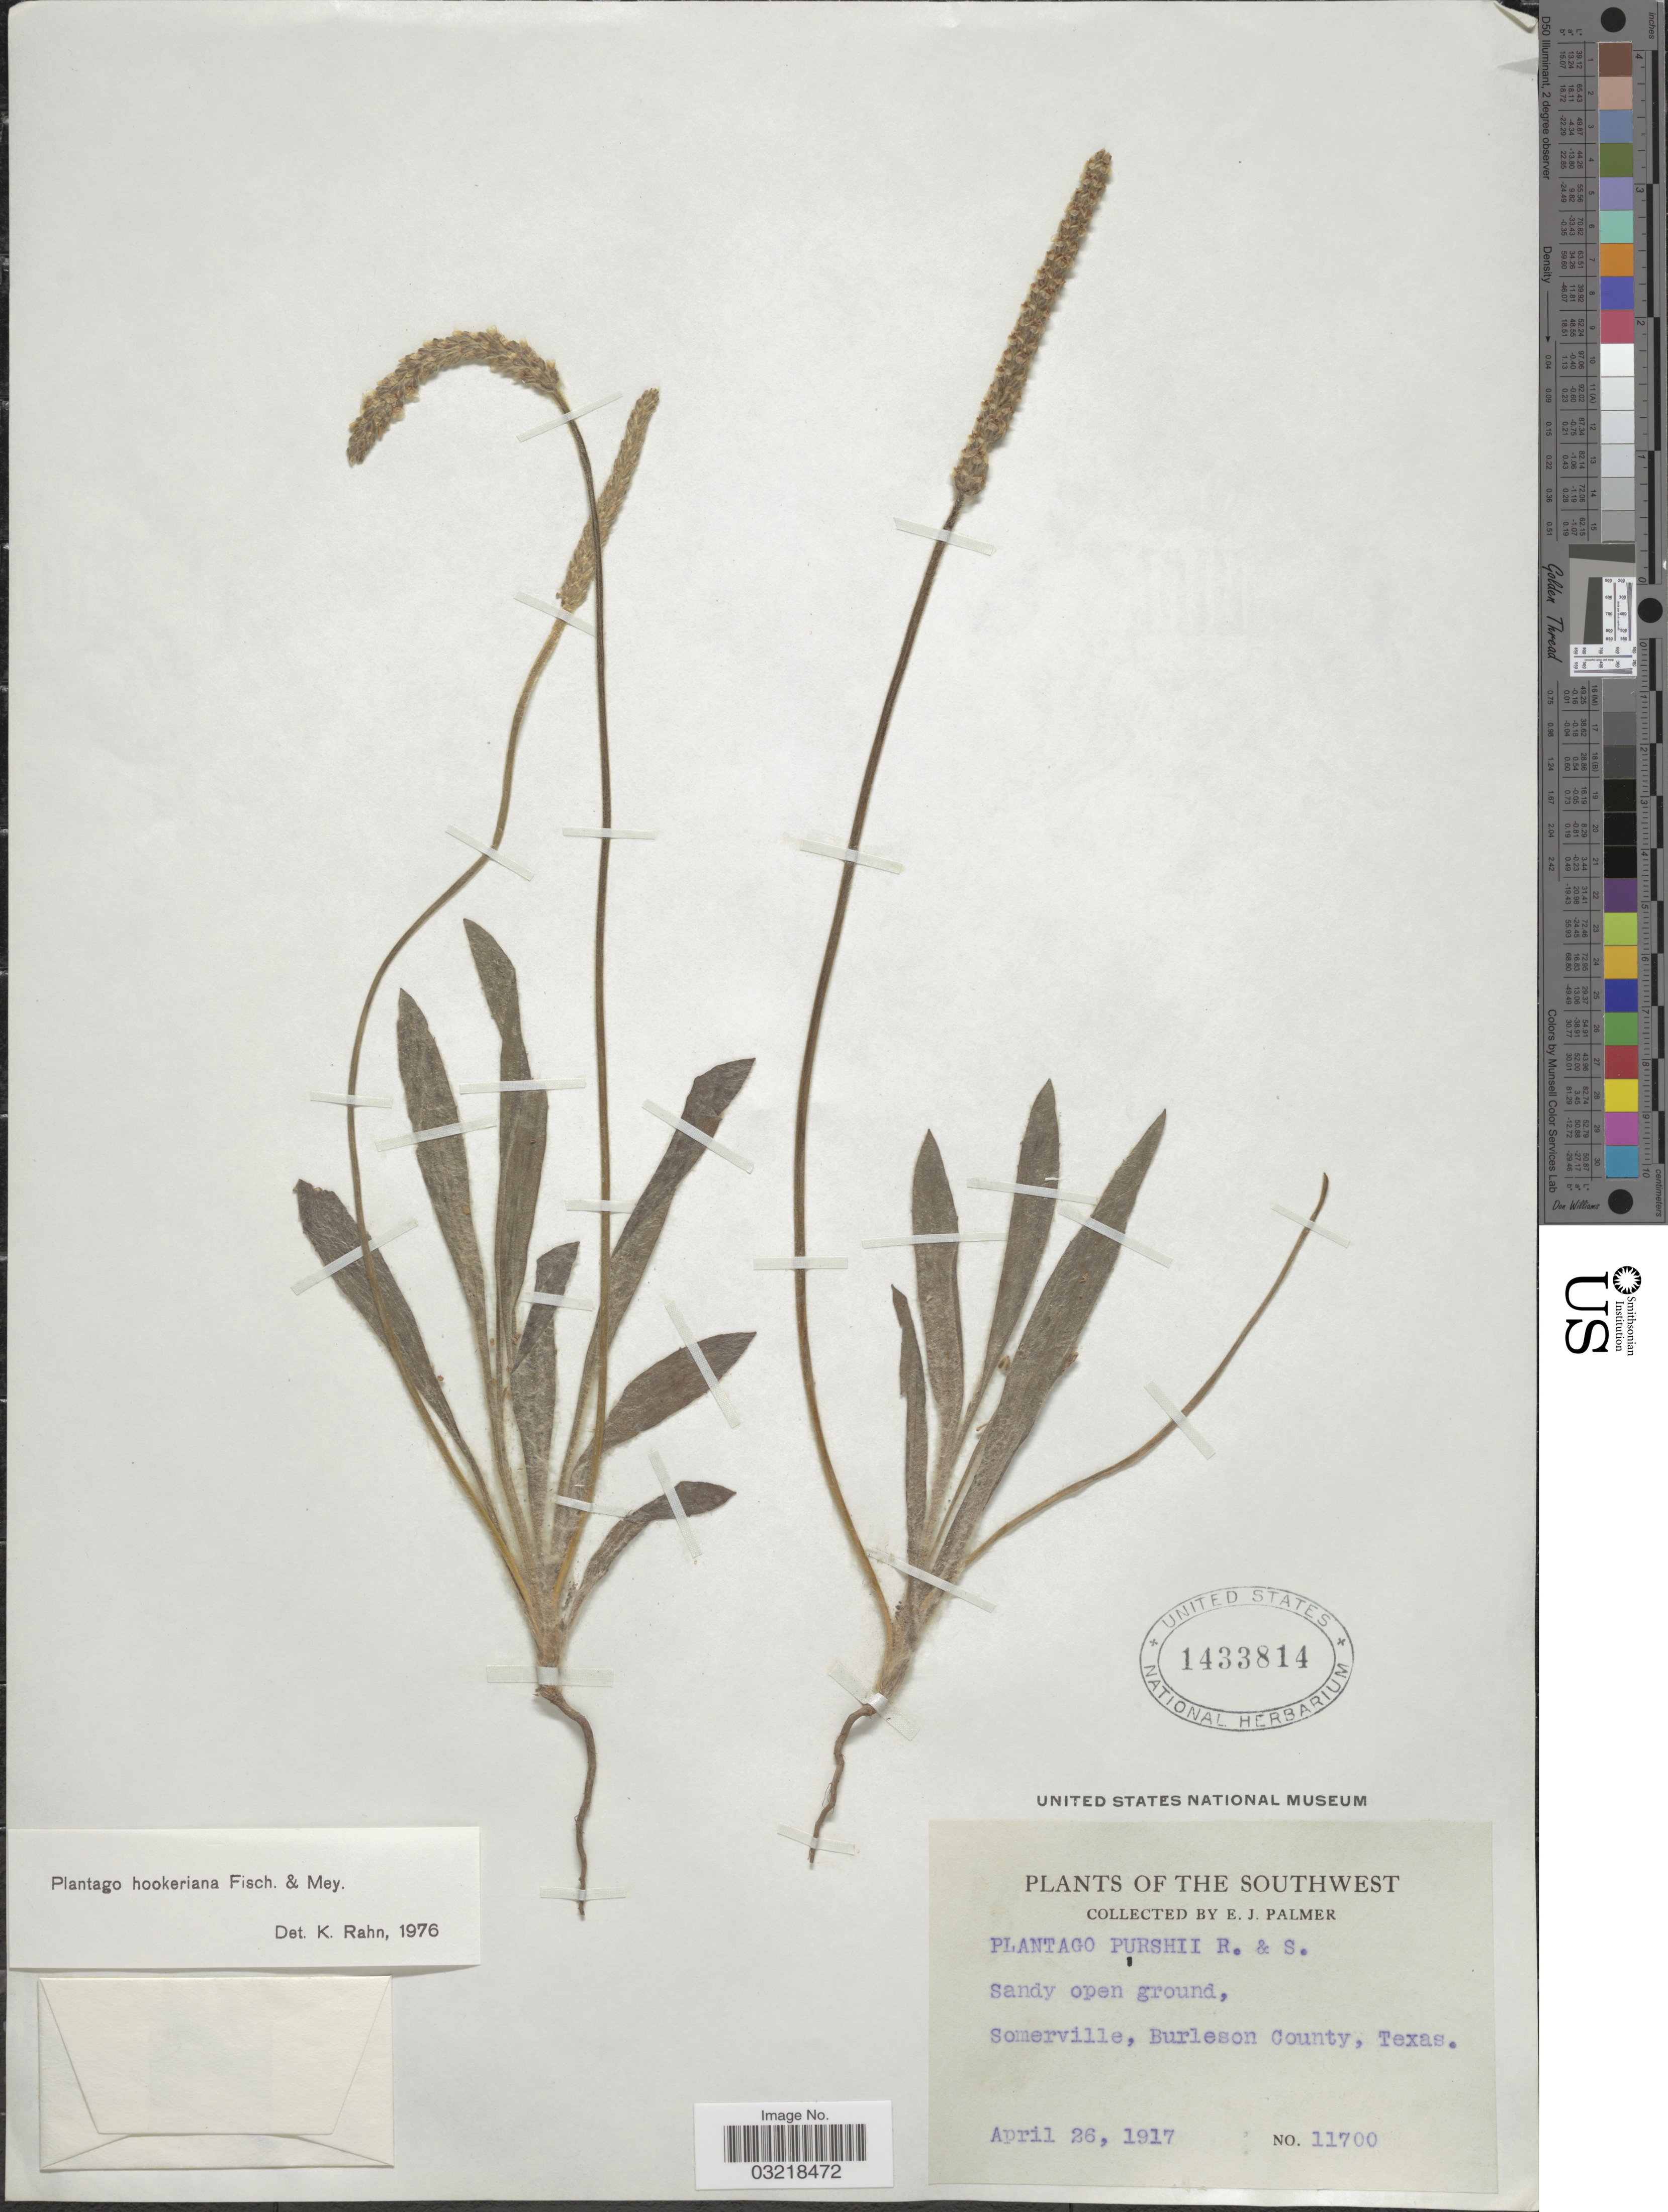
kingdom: Plantae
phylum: Tracheophyta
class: Magnoliopsida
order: Lamiales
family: Plantaginaceae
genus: Plantago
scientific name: Plantago hookeriana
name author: Fisch. & C.A. Mey.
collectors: E. J. Palmer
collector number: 11700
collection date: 1917-04-26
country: United States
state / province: Texas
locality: The Southwest. Somerville, Burleson County.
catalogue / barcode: US 1433814